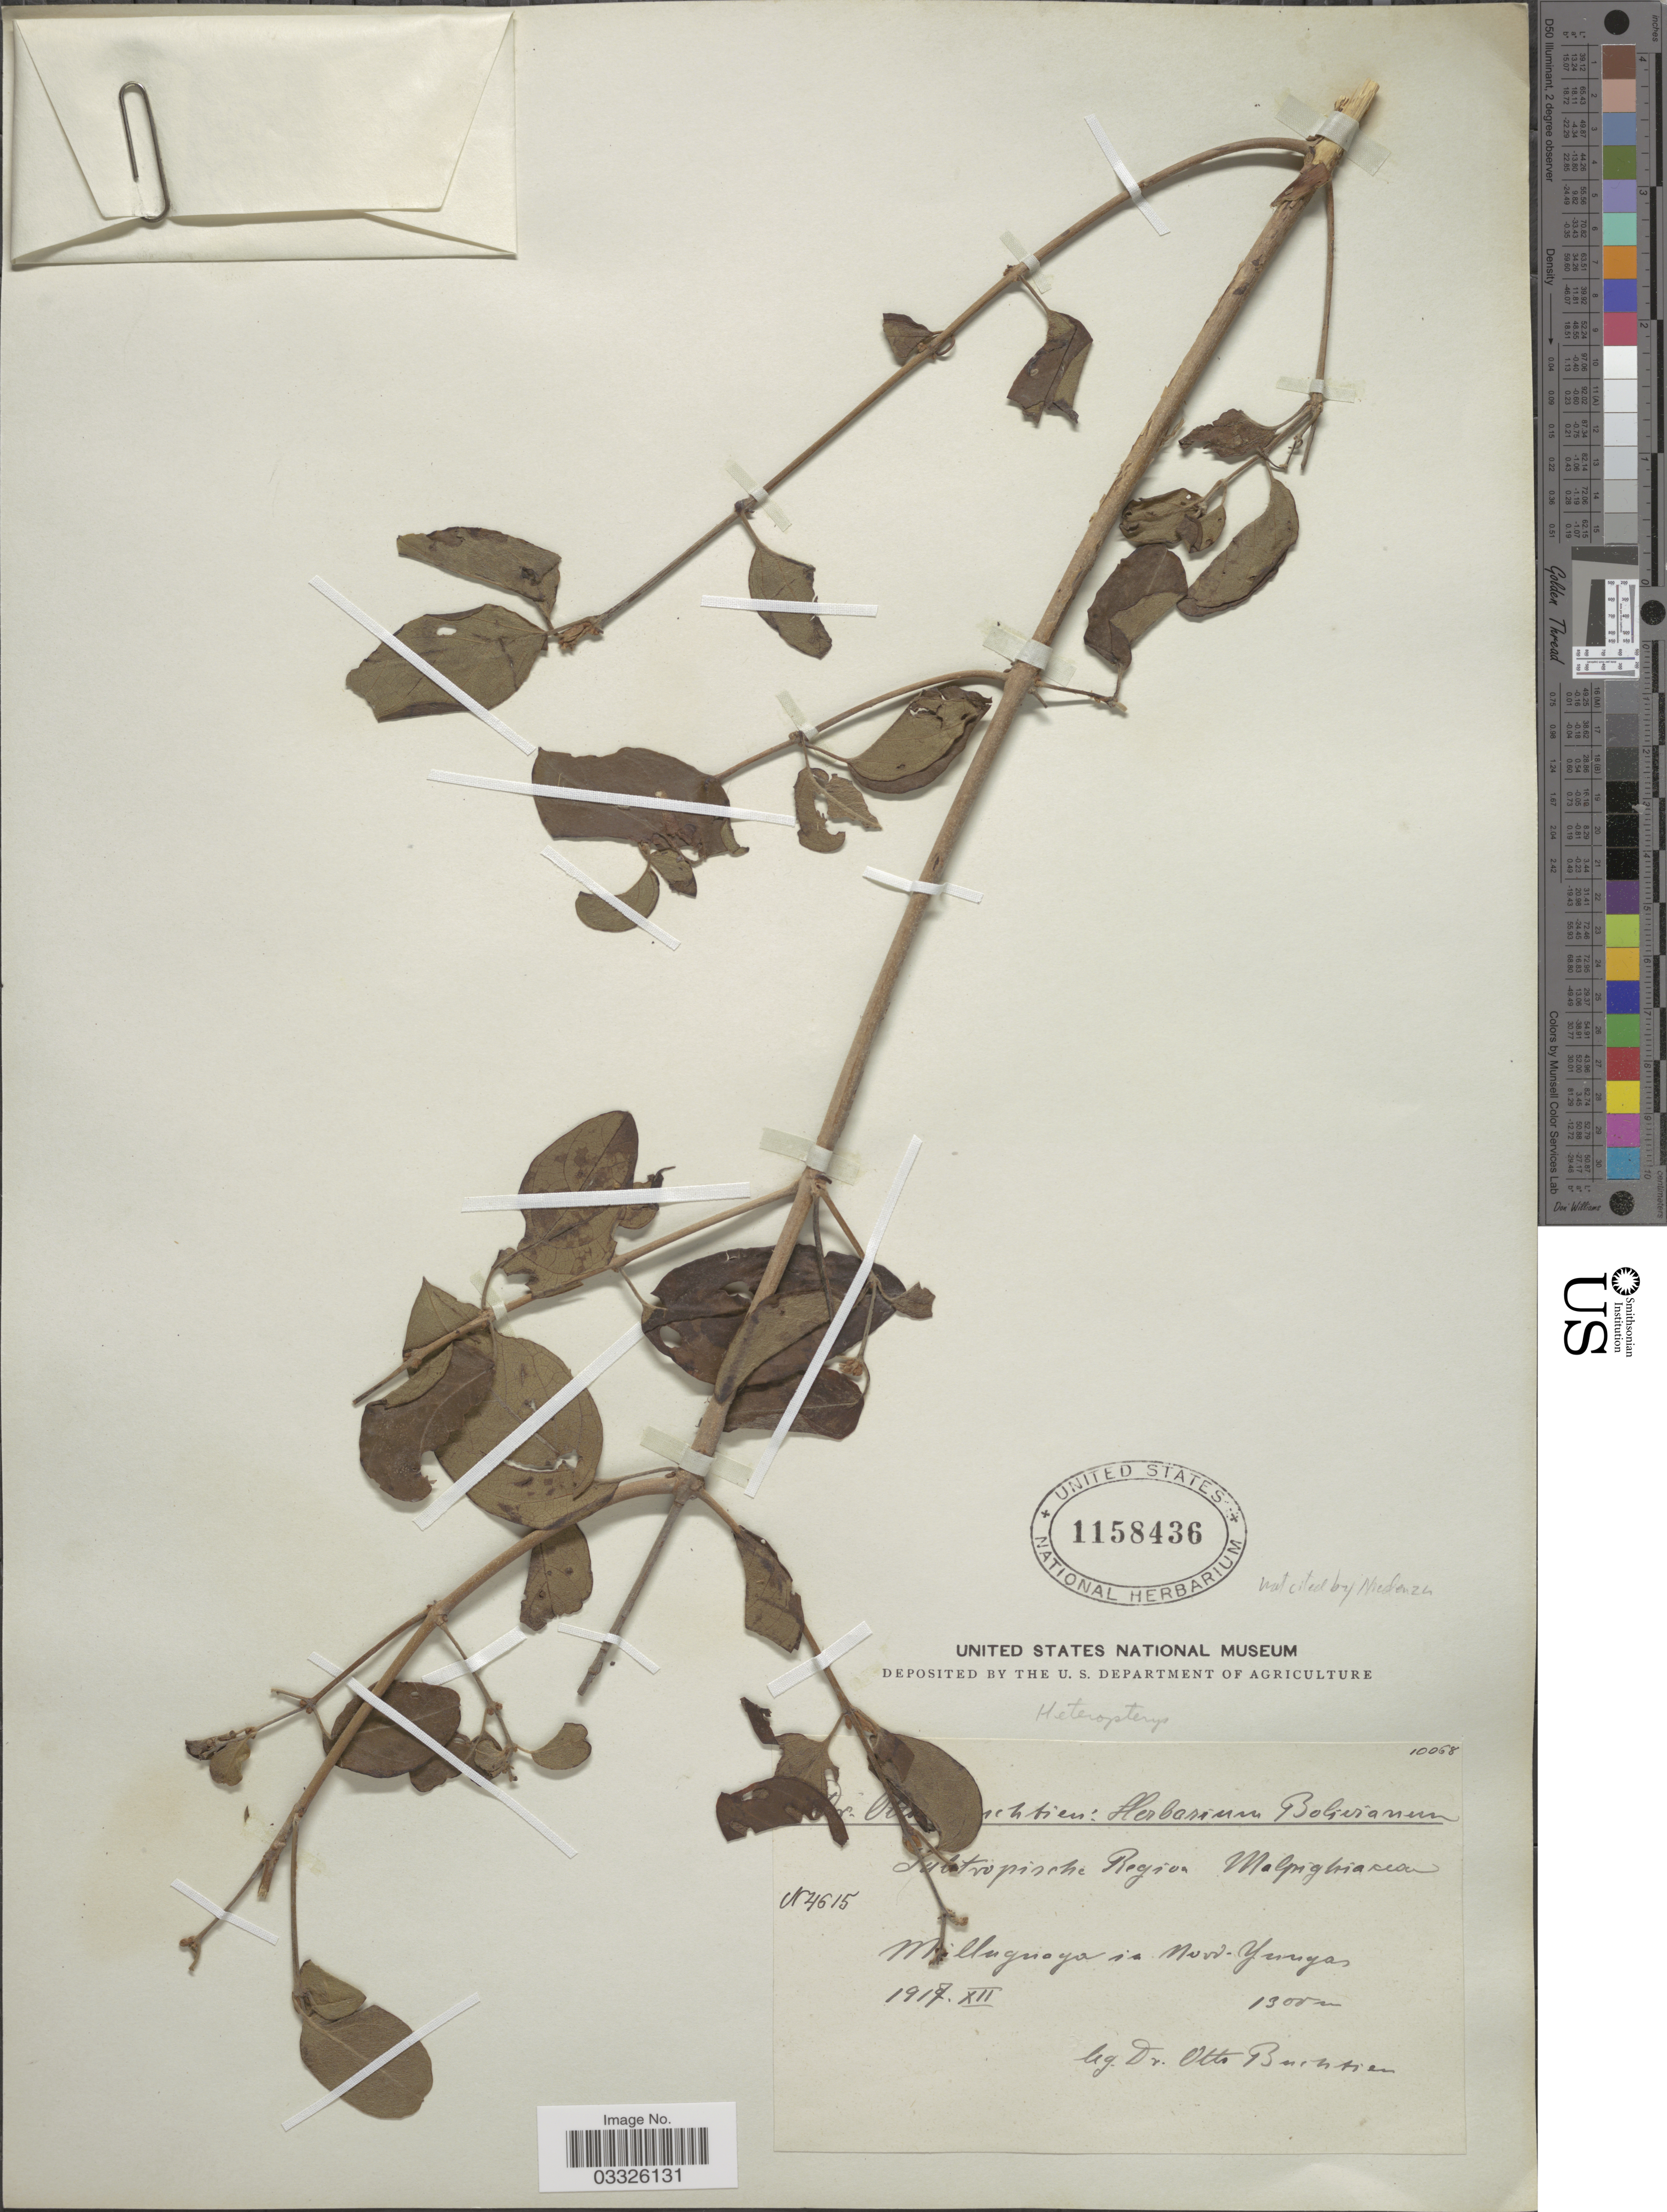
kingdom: Plantae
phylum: Tracheophyta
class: Magnoliopsida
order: Malpighiales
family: Malpighiaceae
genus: Heteropterys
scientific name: Heteropterys sp.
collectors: O. Buchtien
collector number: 4615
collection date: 1917-12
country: Bolivia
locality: Milluguaya in Nord-Yungas.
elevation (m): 1300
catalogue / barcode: US 1158436